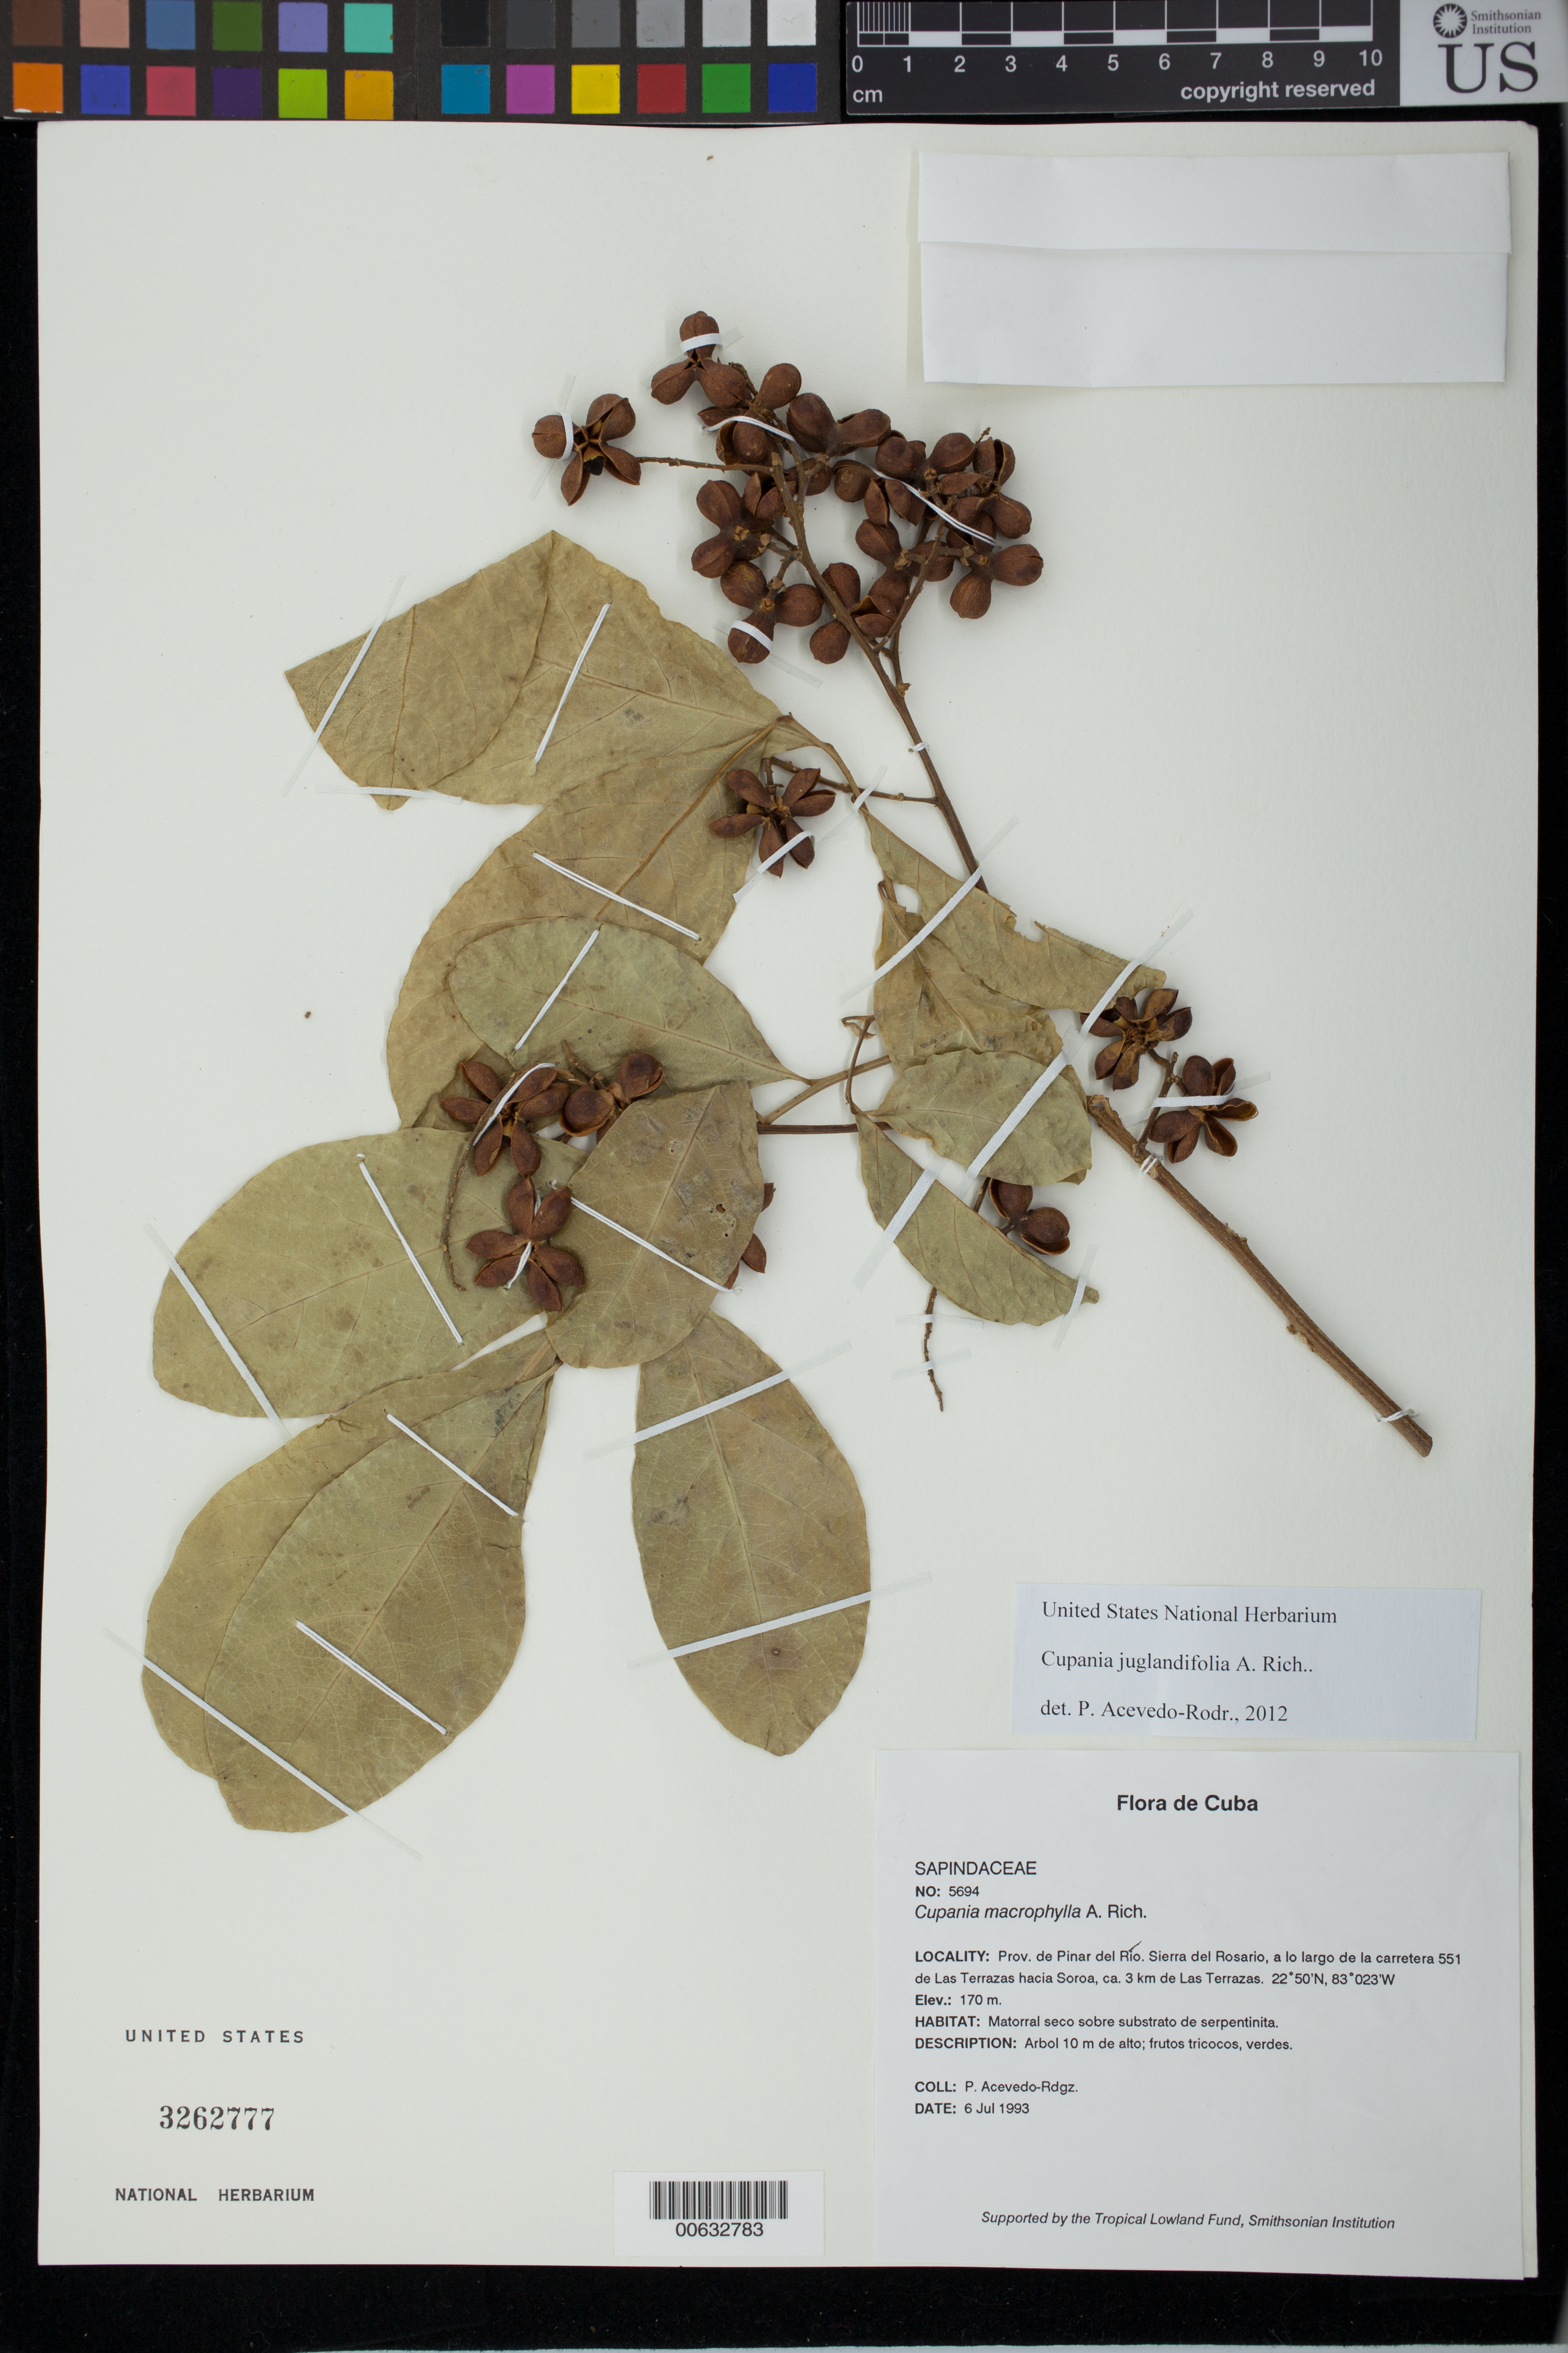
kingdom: Plantae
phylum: Tracheophyta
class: Magnoliopsida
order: Sapindales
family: Sapindaceae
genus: Cupania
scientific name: Cupania juglandifolia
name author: A. Rich.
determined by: Acevedo-Rodríguez, P., (BOT), Smithsonian Institution - National Museum of Natural History (UNITED STATES)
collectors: P. Acevedo-Rodr.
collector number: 5694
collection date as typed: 06 Jul 1993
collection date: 1993-07-06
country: Cuba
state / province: Pinar del Rio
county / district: Municipio de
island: Cuba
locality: Prov de Pinar del Río Sierra del Rosario, a lo largo de la carretera 551 de Las Terrazas hacia Soroa, ca 3 km de Las Terrazas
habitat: Matorral seco sobre substrato de serpentinita.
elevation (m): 170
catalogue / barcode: US 3262777